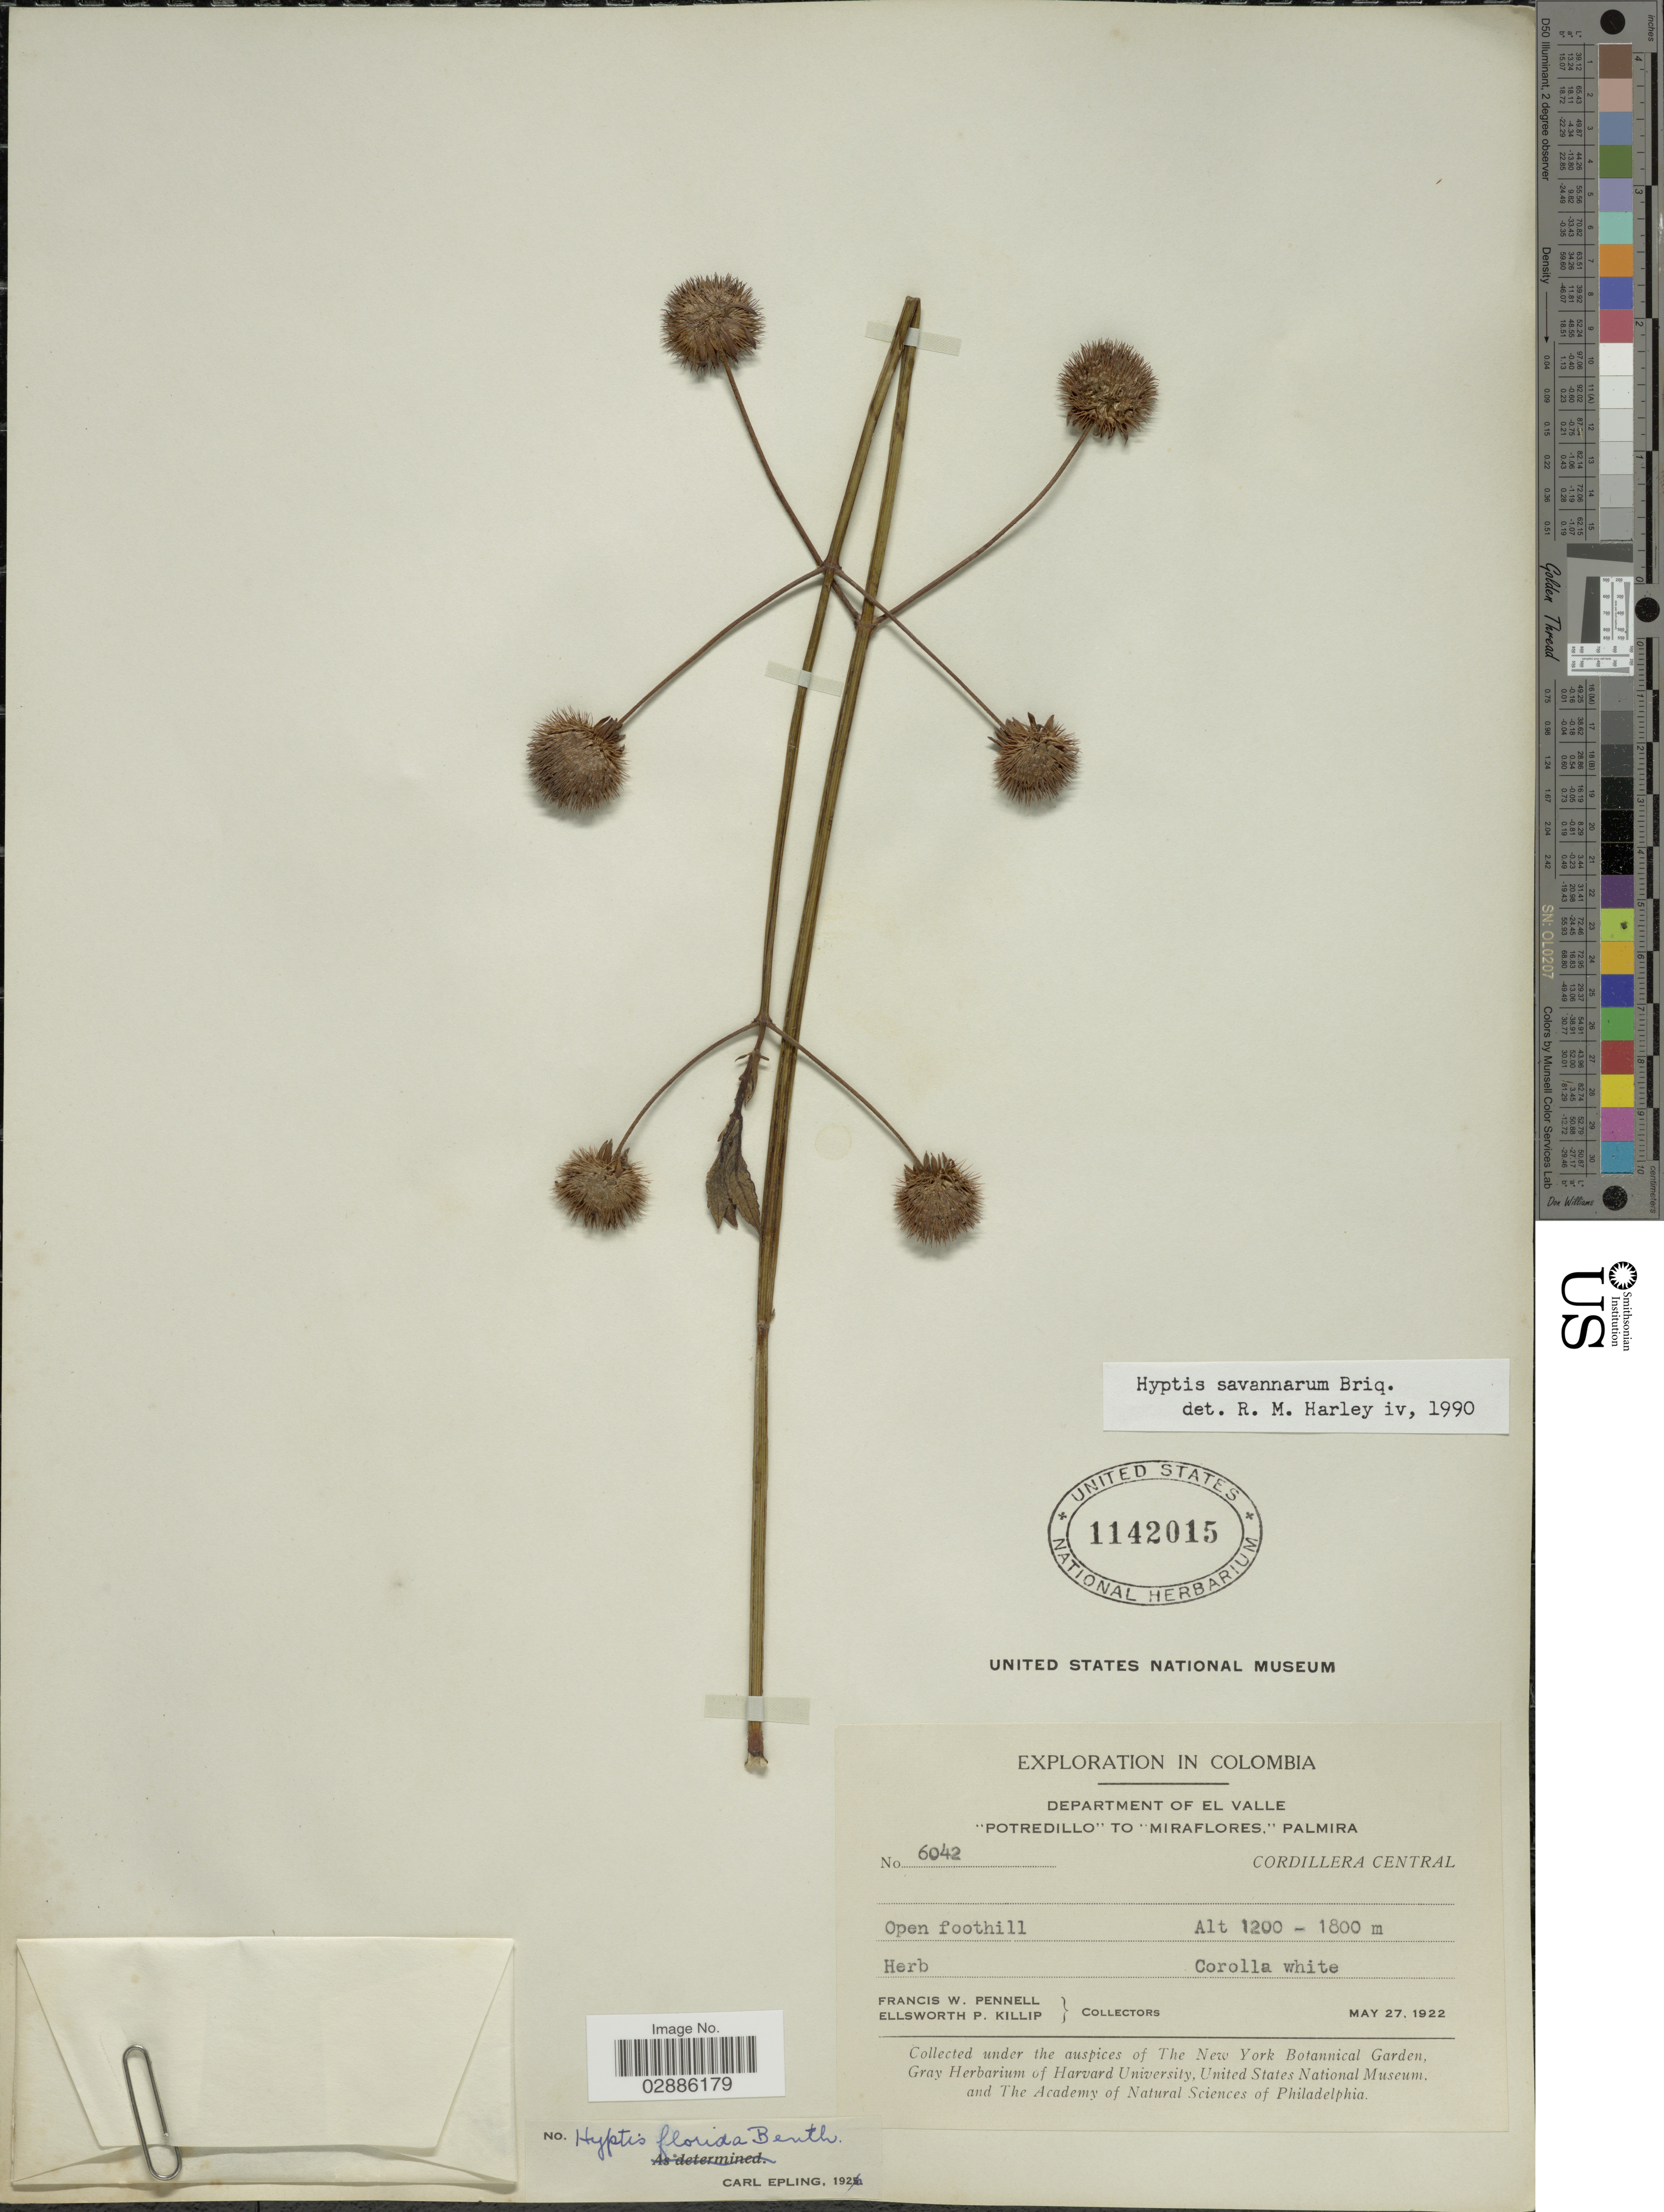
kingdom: Plantae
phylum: Tracheophyta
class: Magnoliopsida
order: Lamiales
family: Lamiaceae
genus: Hyptis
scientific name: Hyptis savannarum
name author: Briq.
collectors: F. W. Pennell & E. P. Killip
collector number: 6042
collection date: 1922-05-27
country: Colombia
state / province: Valle del Cauca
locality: Department of El Valle, "Potredillo" to Miraflores, Palmira, Cordillera Central.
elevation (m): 1200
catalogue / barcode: US 1142015